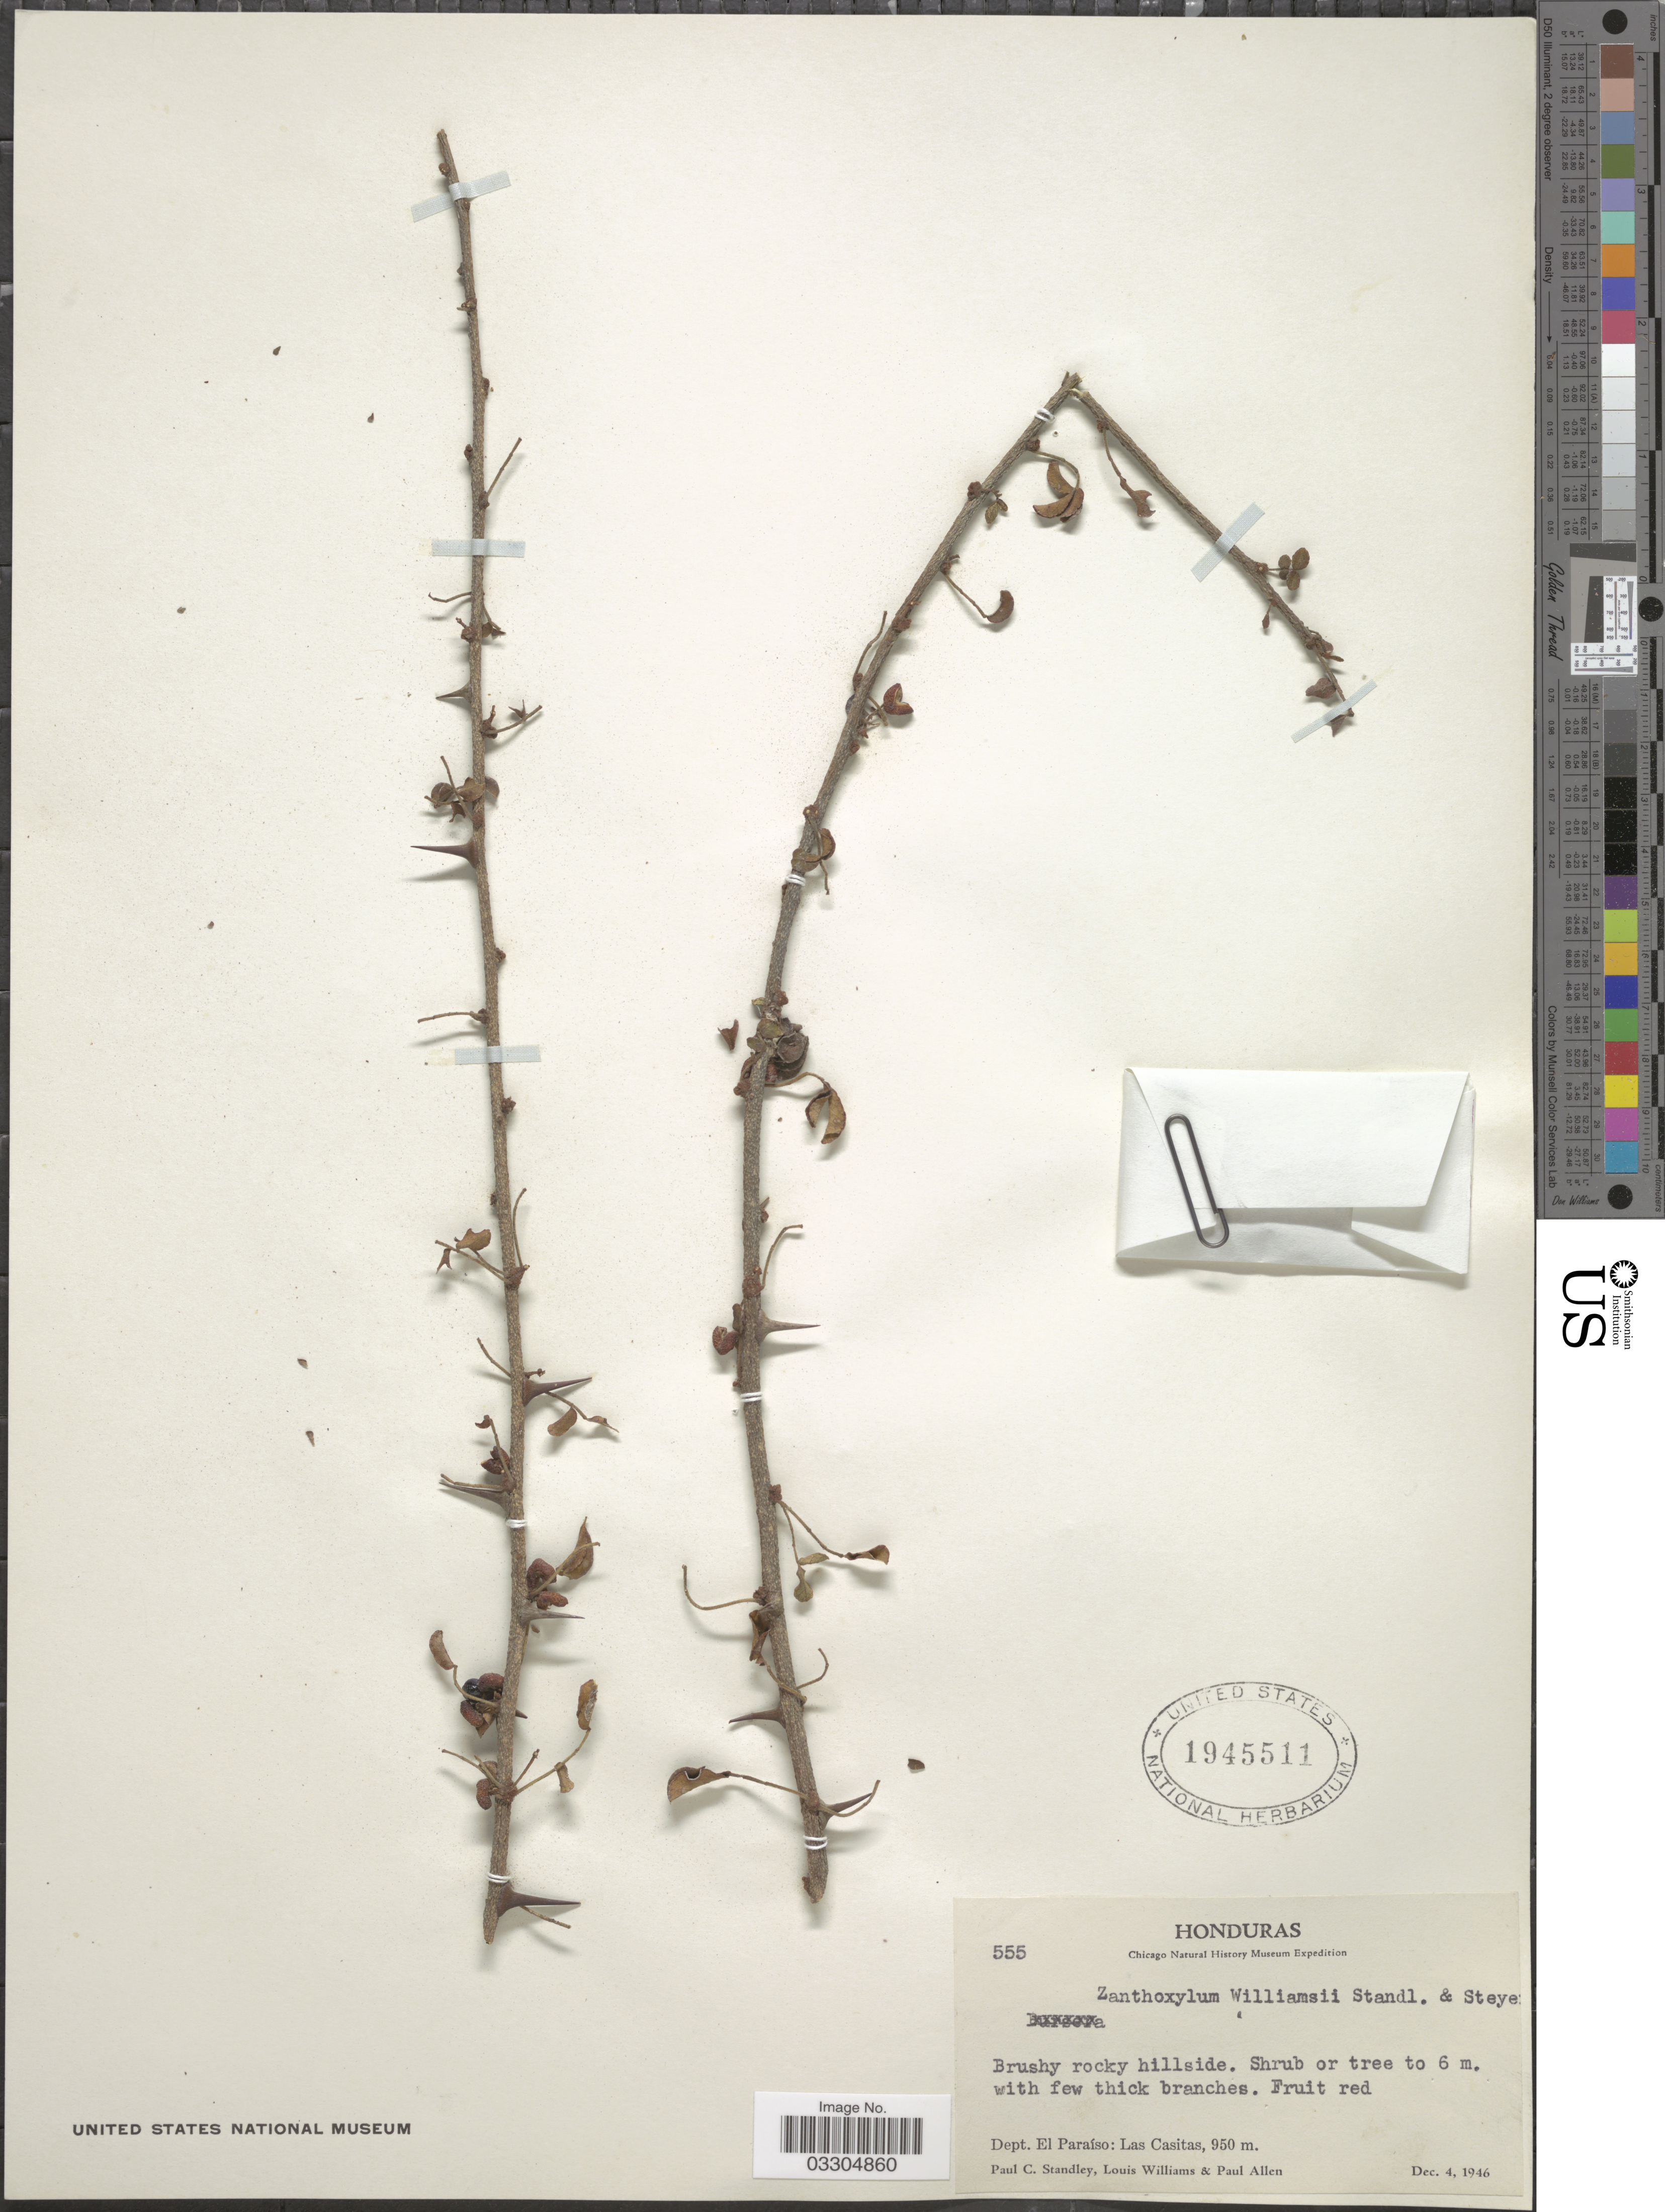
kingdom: Plantae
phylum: Tracheophyta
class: Magnoliopsida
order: Sapindales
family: Rutaceae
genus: Zanthoxylum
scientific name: Zanthoxylum williamsii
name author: Standl.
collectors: P. C. Standley, L. O. Williams & P. H. Allen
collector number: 555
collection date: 1946-12-04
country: Honduras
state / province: El Paraíso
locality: Las Casitas.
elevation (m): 950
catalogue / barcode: US 1945511